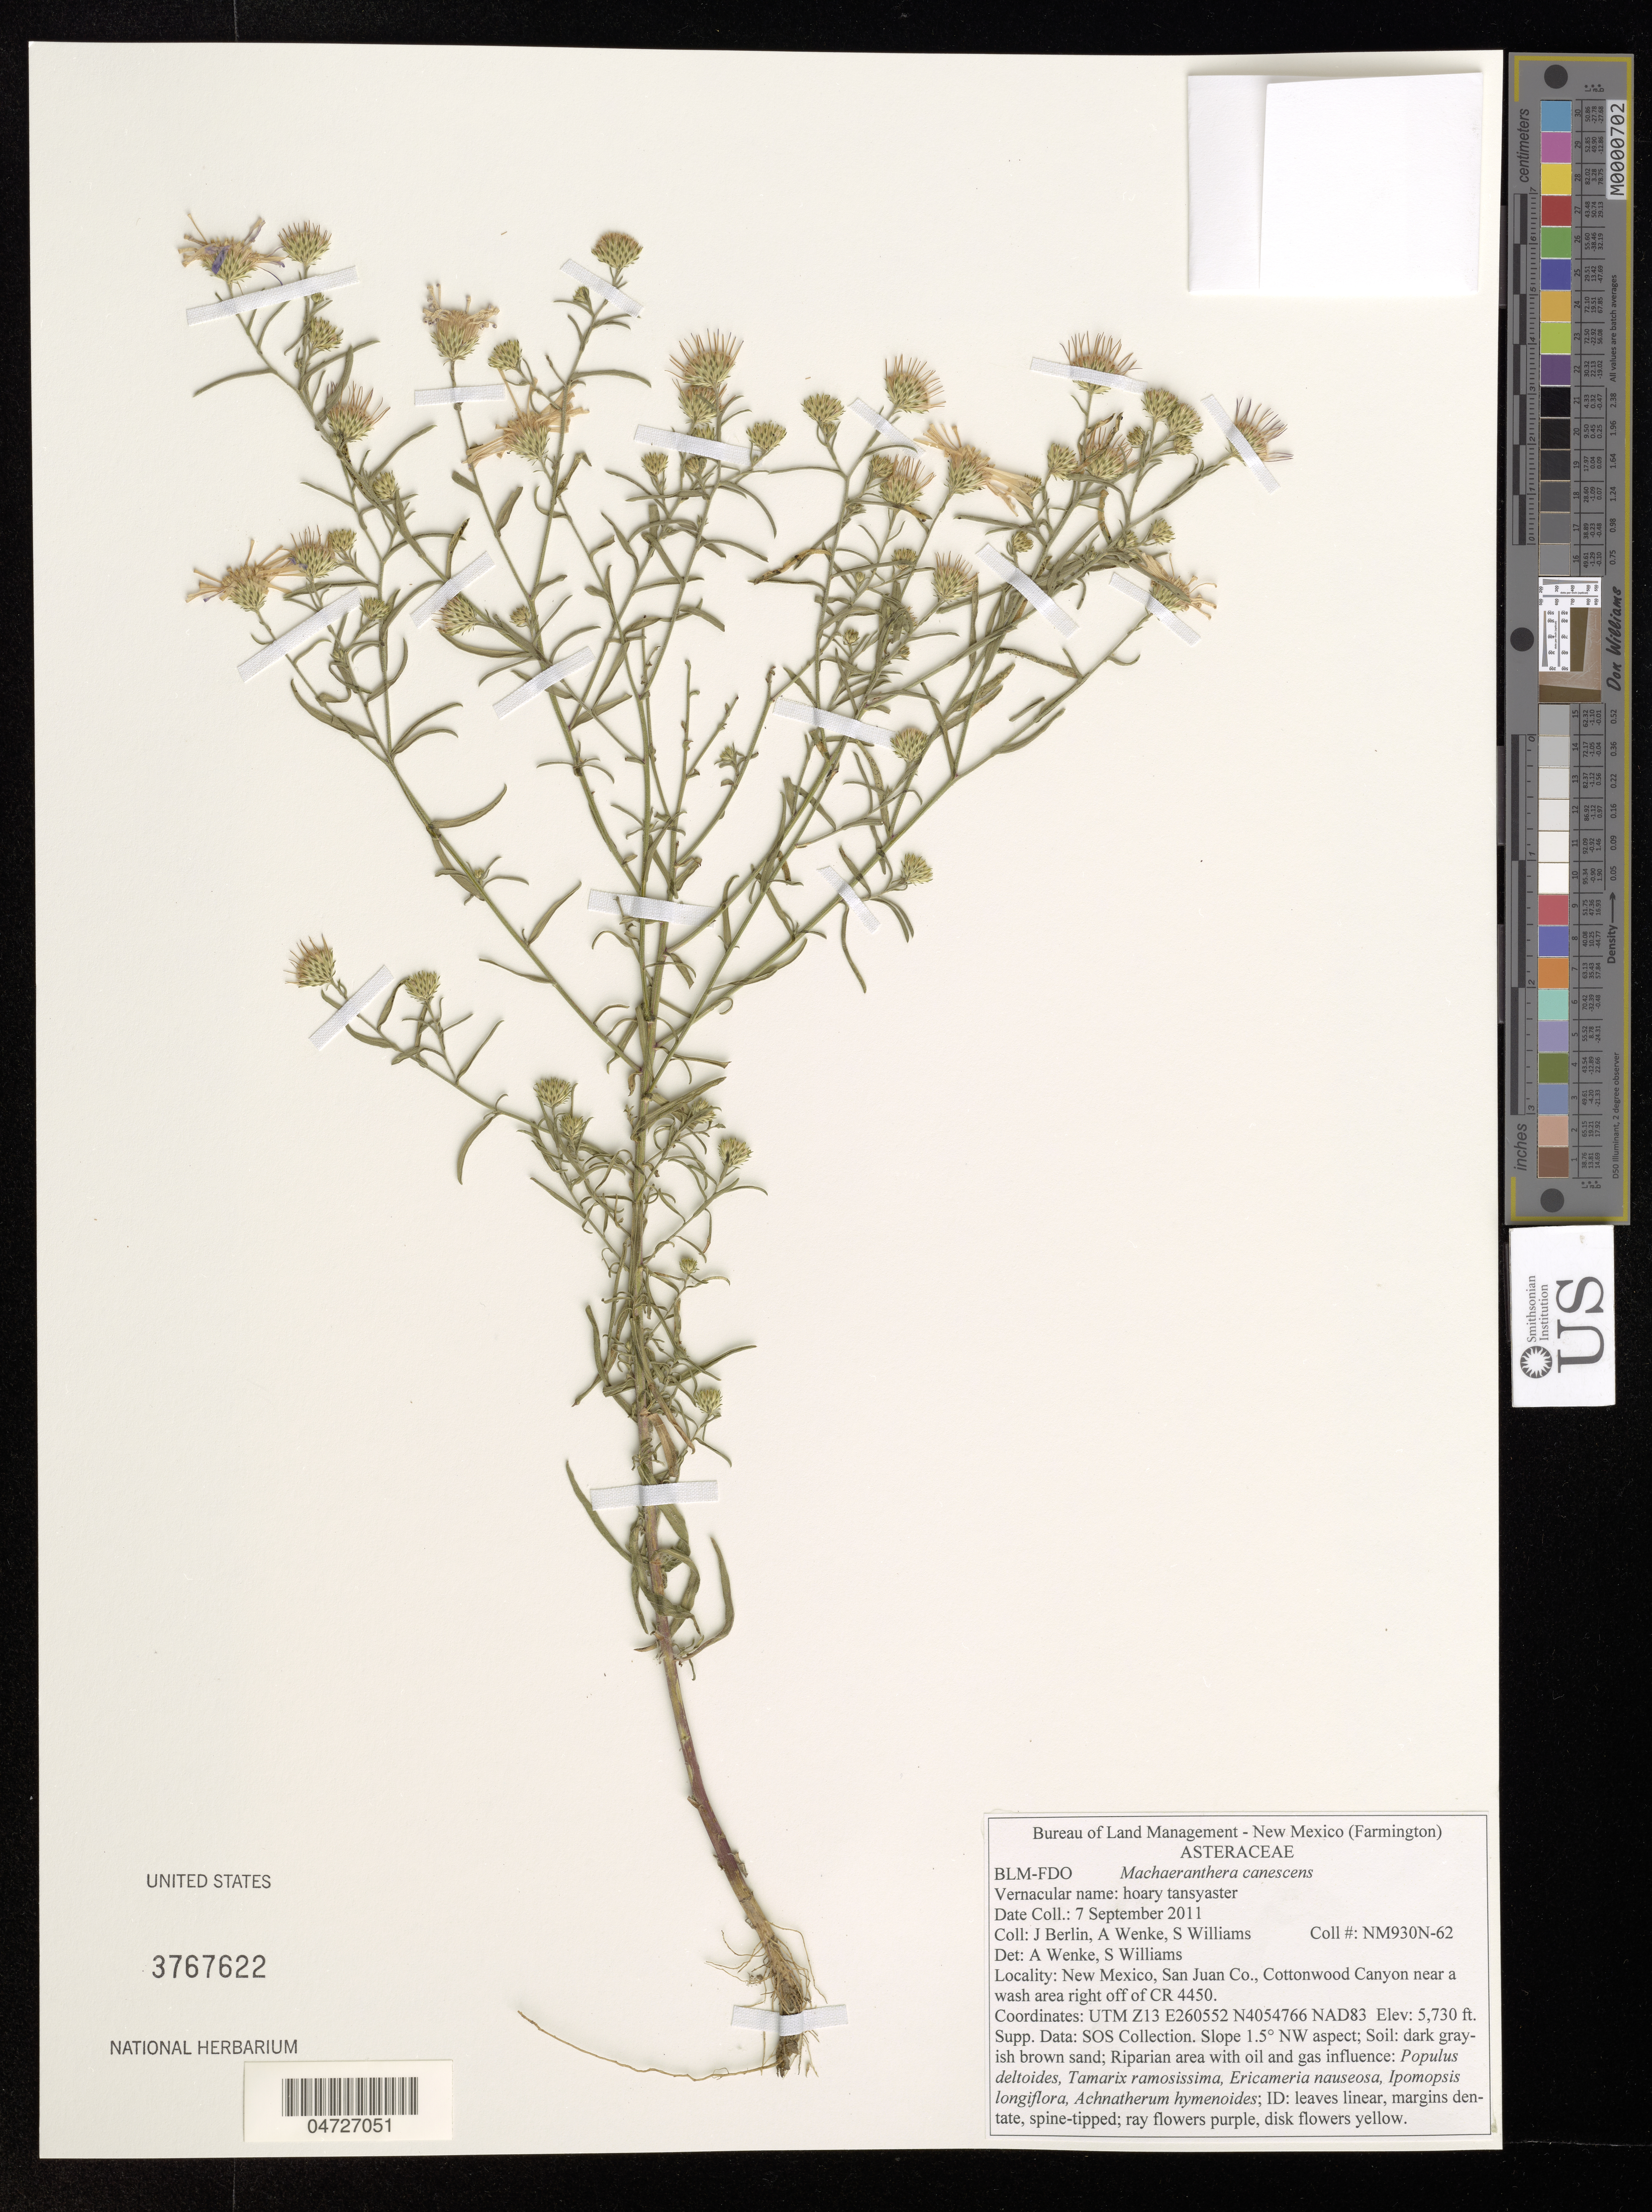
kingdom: Plantae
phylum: Tracheophyta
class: Magnoliopsida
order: Asterales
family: Asteraceae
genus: Machaeranthera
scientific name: Machaeranthera canescens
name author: (Pursh) A. Gray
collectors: J. Berlin, A. Wenke & S. Williams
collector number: NM930N-62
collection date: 2011-09-07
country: United States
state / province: New Mexico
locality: (Farmington). San Juan Co., Cottonwood Canyon near a wash area right off of CR 4450.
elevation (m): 1747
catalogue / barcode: US 3767622